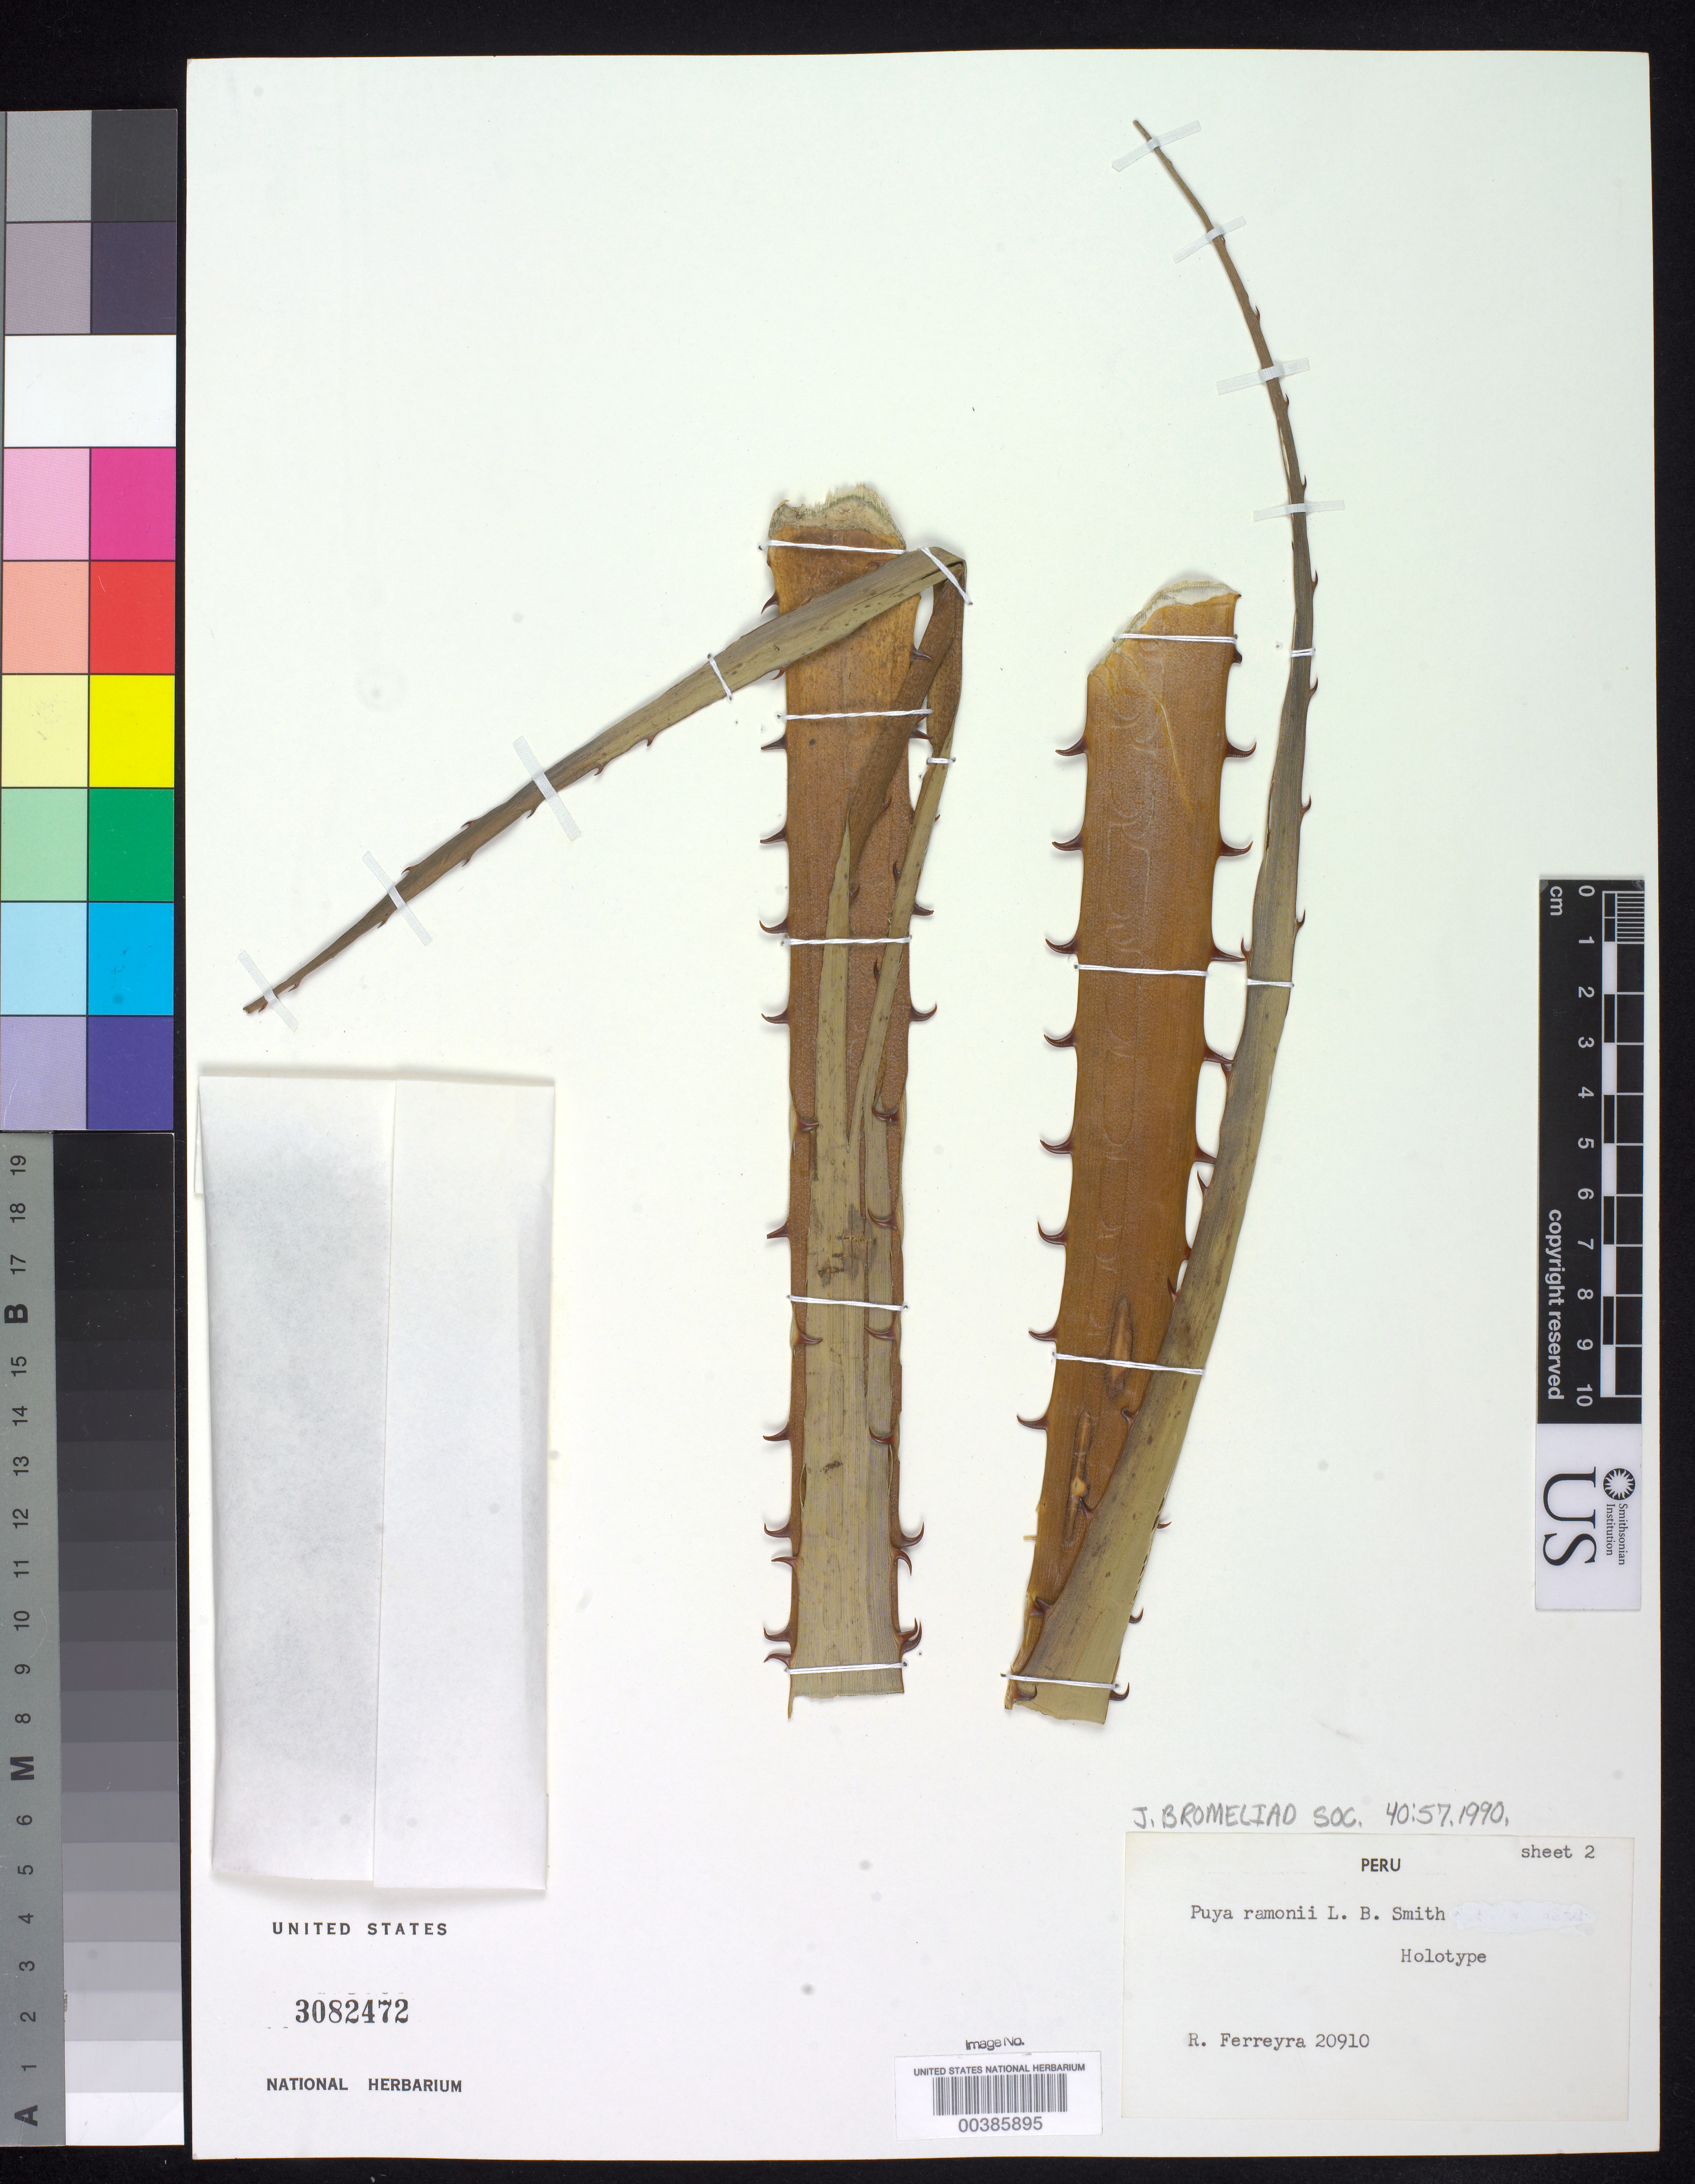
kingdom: Plantae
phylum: Tracheophyta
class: Liliopsida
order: Poales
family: Bromeliaceae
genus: Puya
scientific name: Puya ramonii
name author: L.B. Sm.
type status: Holotype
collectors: R. A. Ferreyra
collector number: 20910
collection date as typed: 08 Jul 1987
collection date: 1987-07-08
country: Peru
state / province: Lambayeque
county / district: Ferreñafe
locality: Arriba de Incahuasi.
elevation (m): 3700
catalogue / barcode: US 3082472